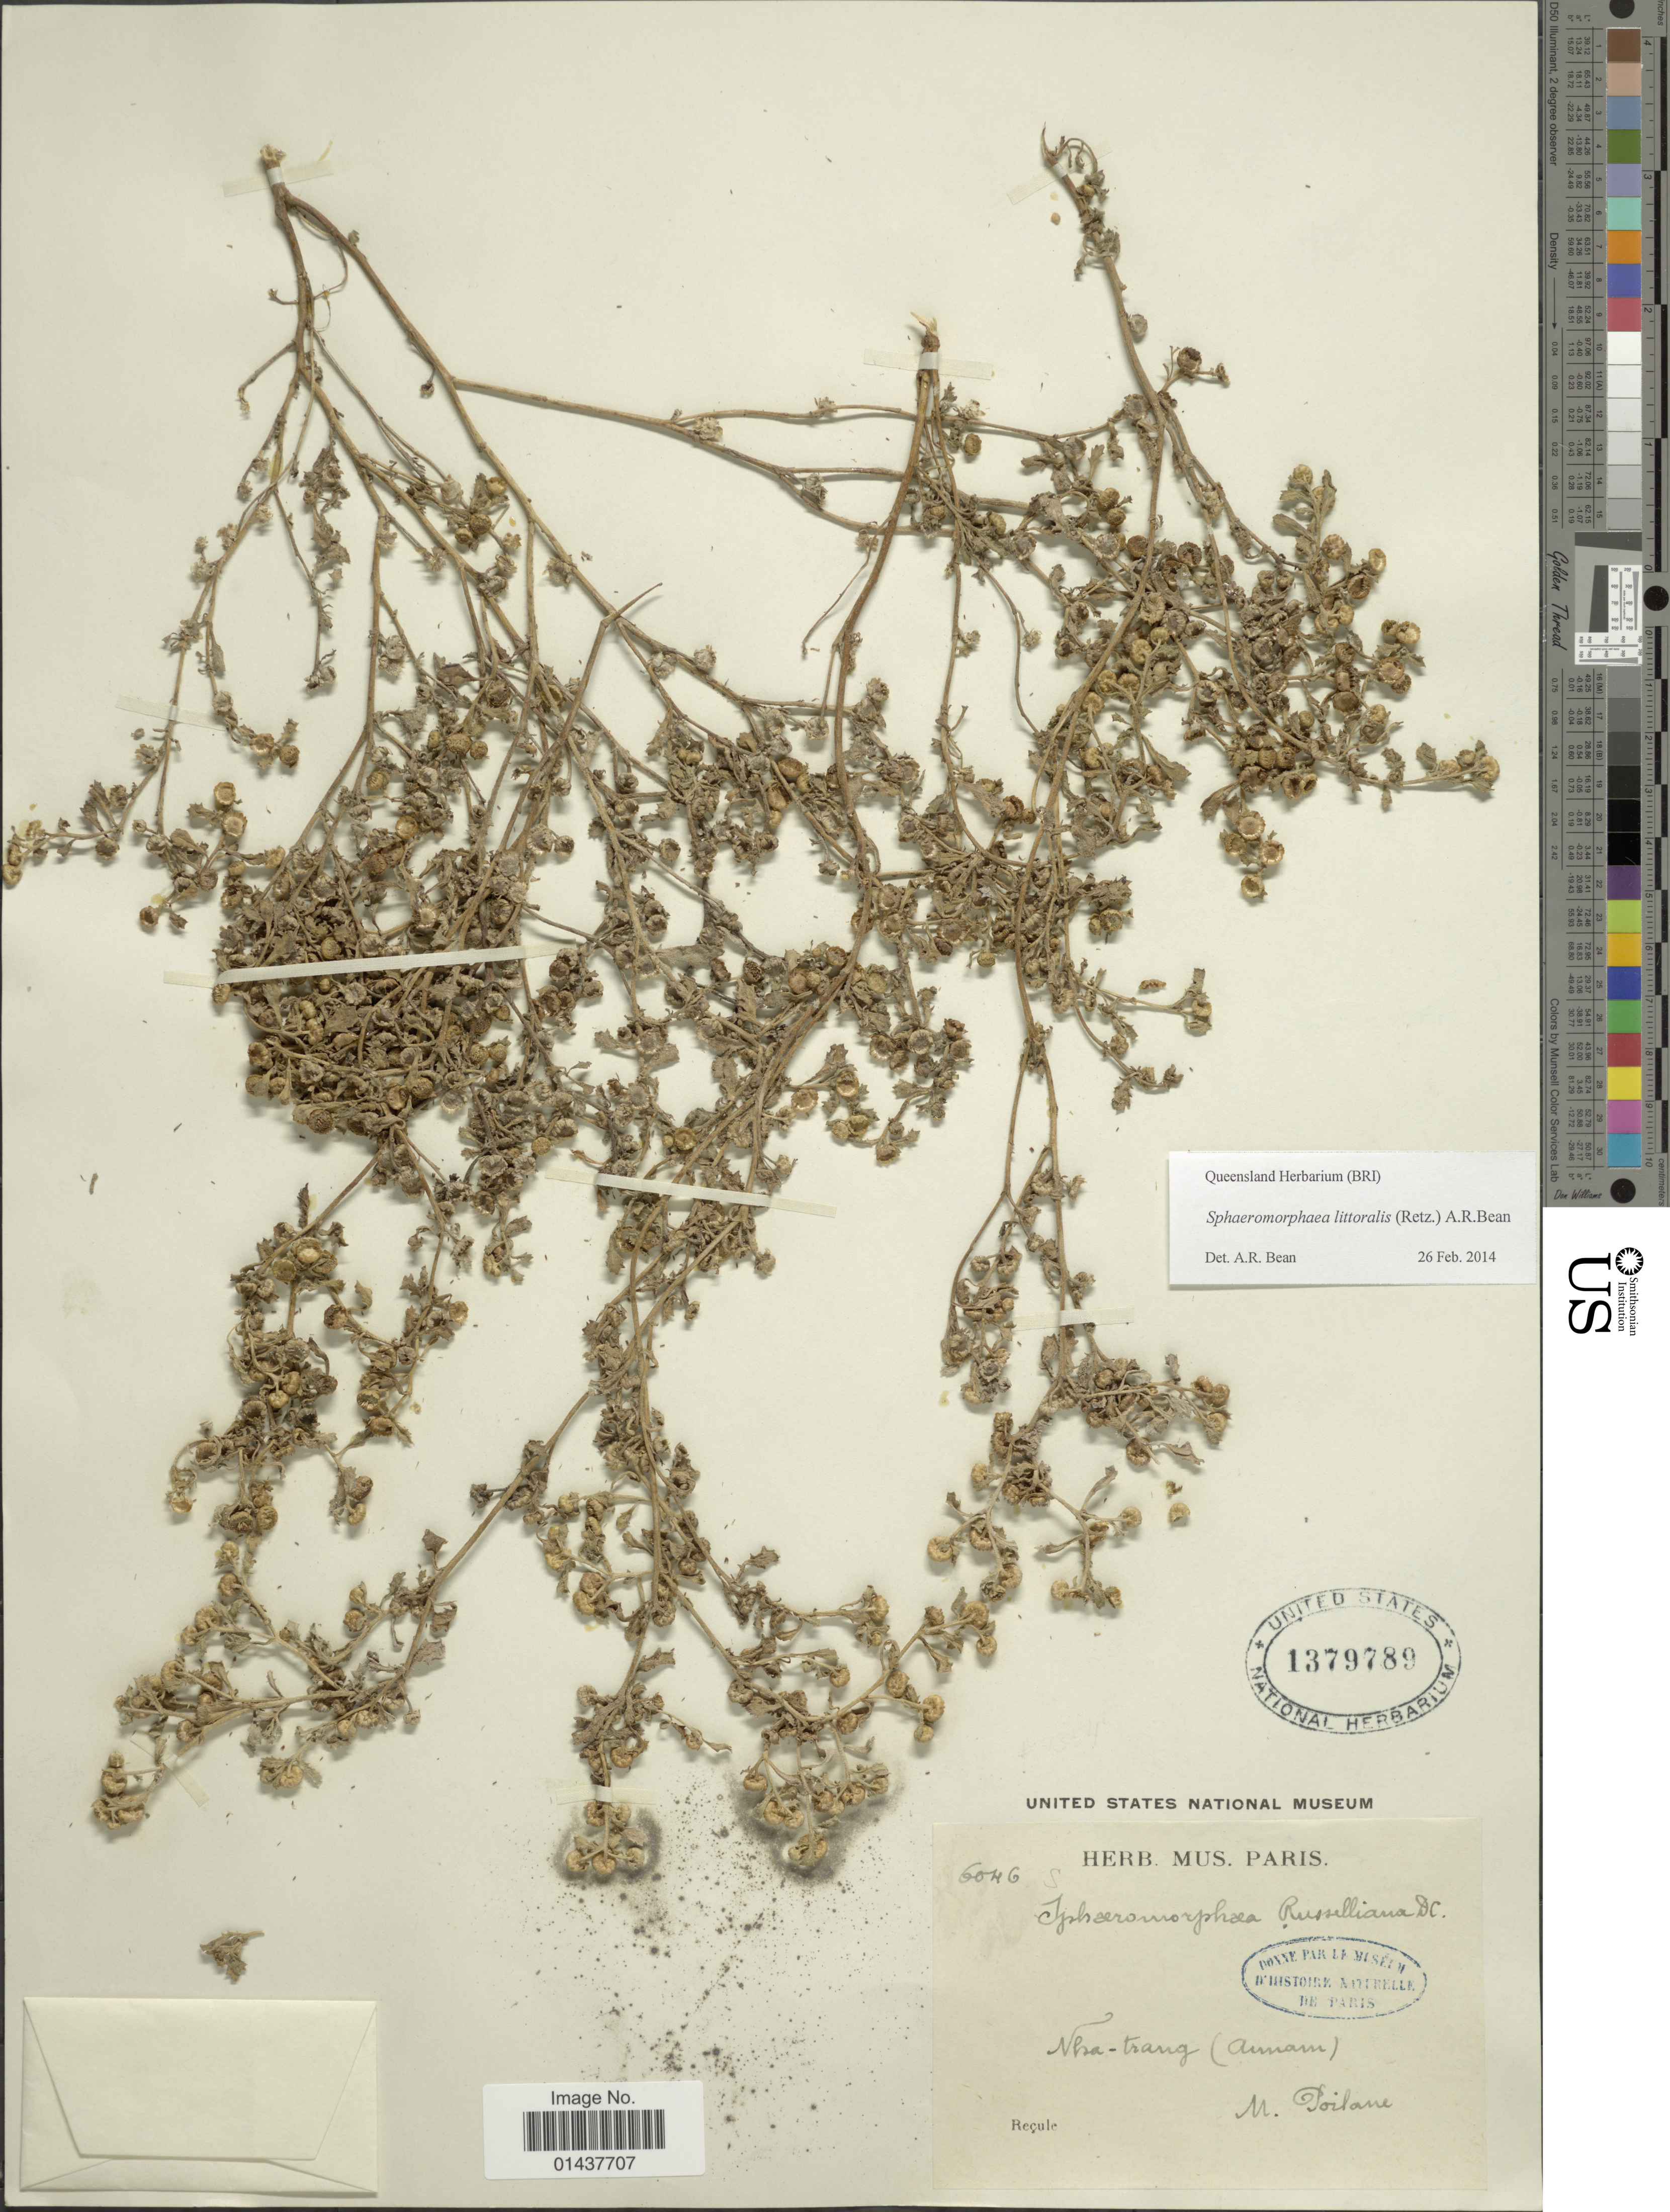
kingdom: Plantae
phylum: Tracheophyta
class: Magnoliopsida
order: Asterales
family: Asteraceae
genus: Sphaeromorphaea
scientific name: Sphaeromorphaea littoralis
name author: (Retz.) A.R. Bean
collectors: M. Poilane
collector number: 6046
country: Vietnam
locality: Nha-trang (Annam)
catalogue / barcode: US 1379789